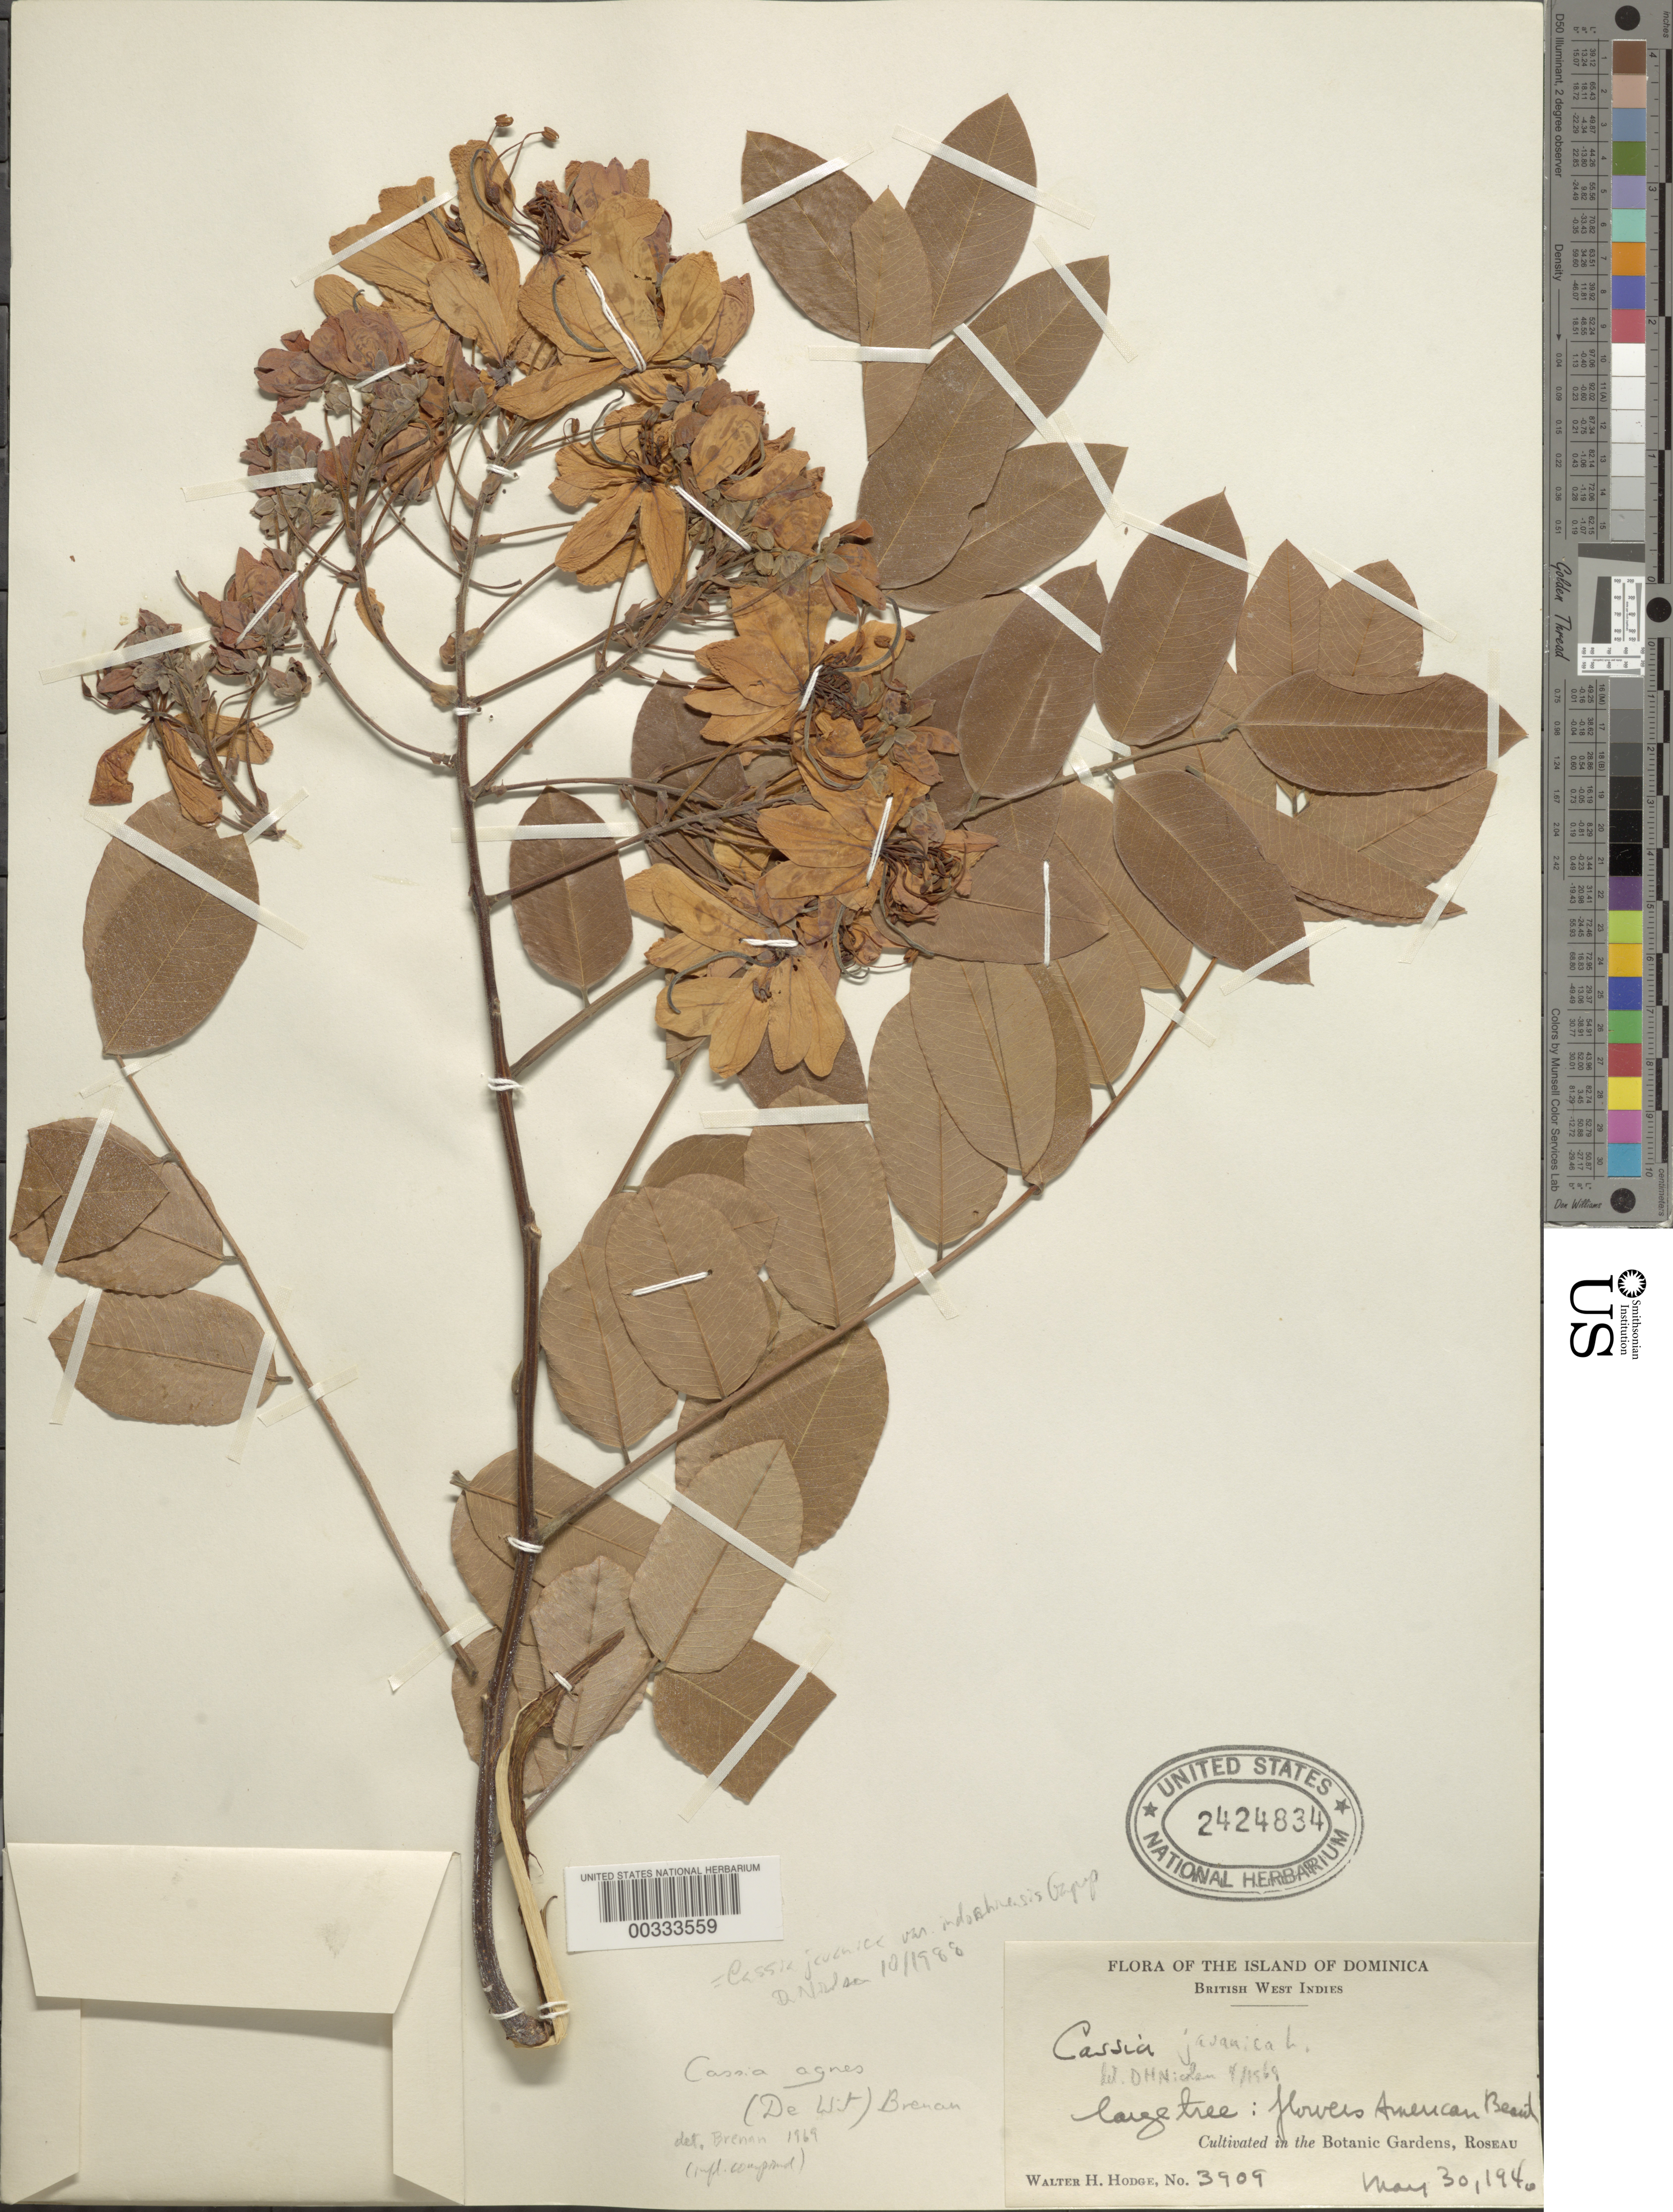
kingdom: Plantae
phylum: Tracheophyta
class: Magnoliopsida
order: Fabales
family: Fabaceae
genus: Cassia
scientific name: Cassia javanica var. indochinensis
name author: Gagnep.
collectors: W. Hodge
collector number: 3909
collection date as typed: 30 May 1940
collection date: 1940-05-30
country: Dominica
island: Dominica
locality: Botanic gardens, roseau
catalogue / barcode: US 2424834